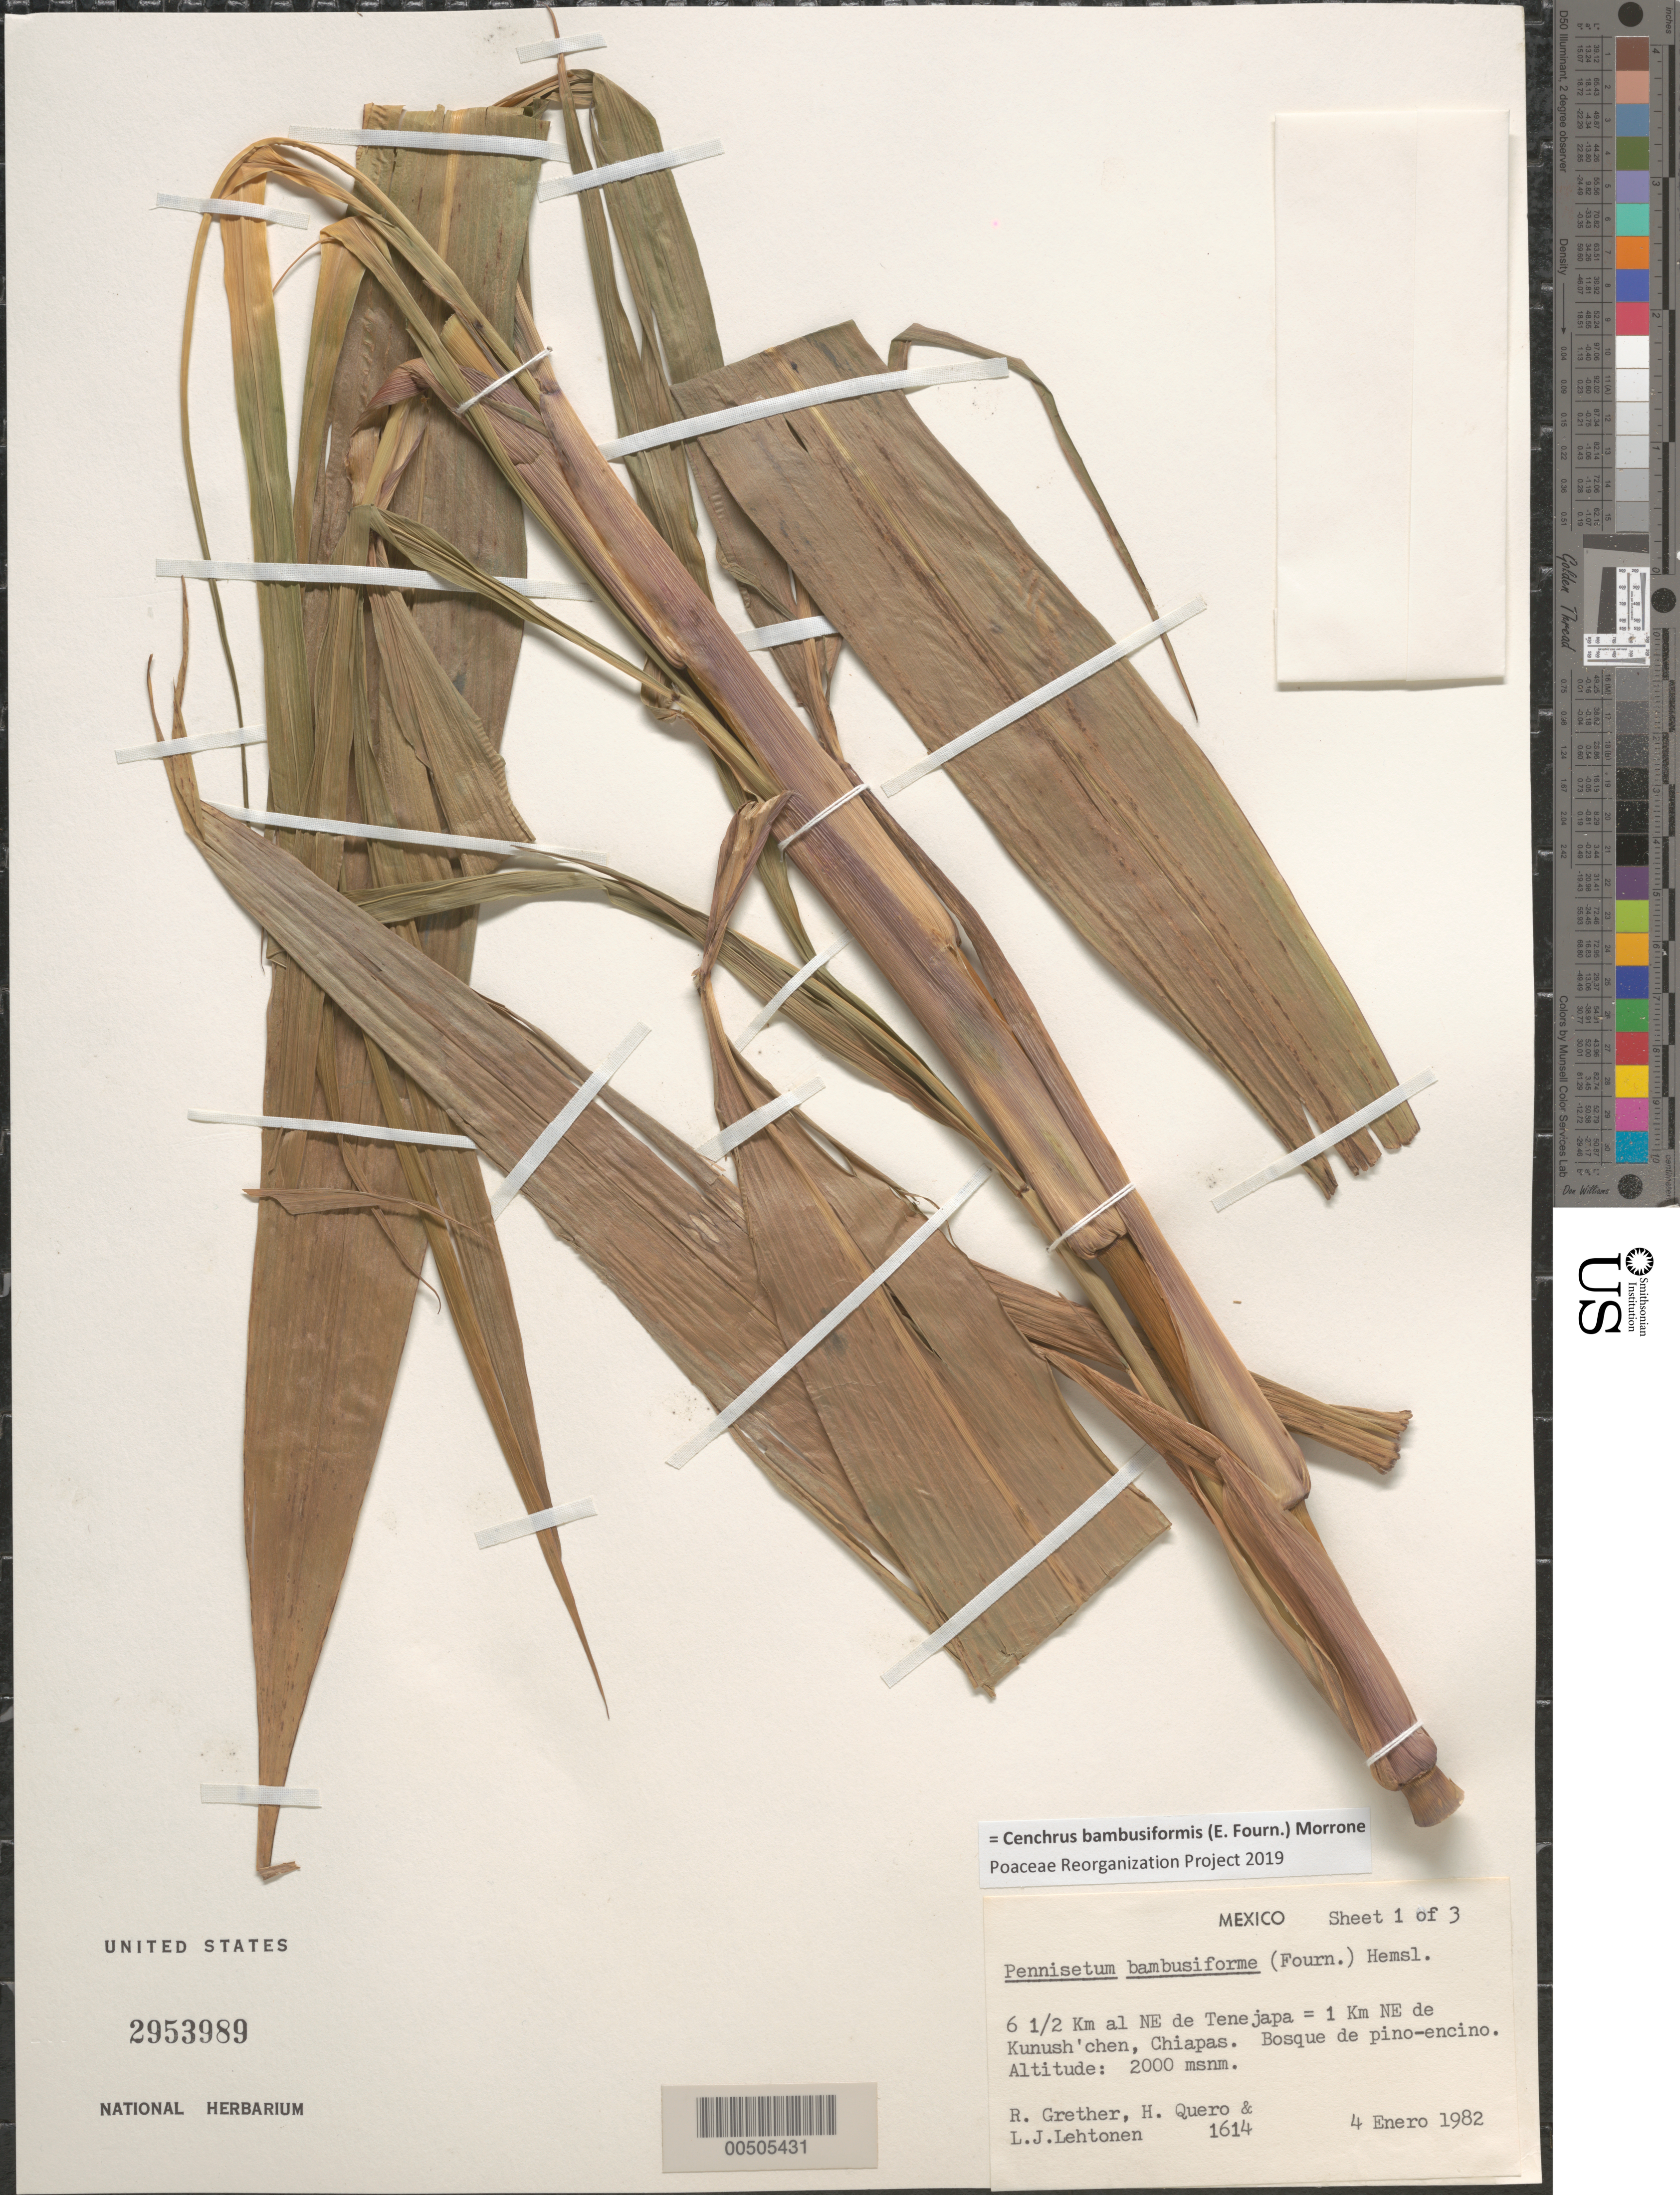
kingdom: Plantae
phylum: Tracheophyta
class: Liliopsida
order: Poales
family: Poaceae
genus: Cenchrus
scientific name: Cenchrus bambusiformis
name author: (E. Fourn.) Morrone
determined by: Poaceae Reorganization Project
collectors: R. Grether, H. Quero & L. Lehtonen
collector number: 1614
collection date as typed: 4 Jan 1982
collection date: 1982-01-04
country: Mexico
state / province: Chiapas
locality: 6.5 km NE of Tenejapa, 1 km NE of Kunush'chen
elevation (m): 2000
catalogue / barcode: US 2953989